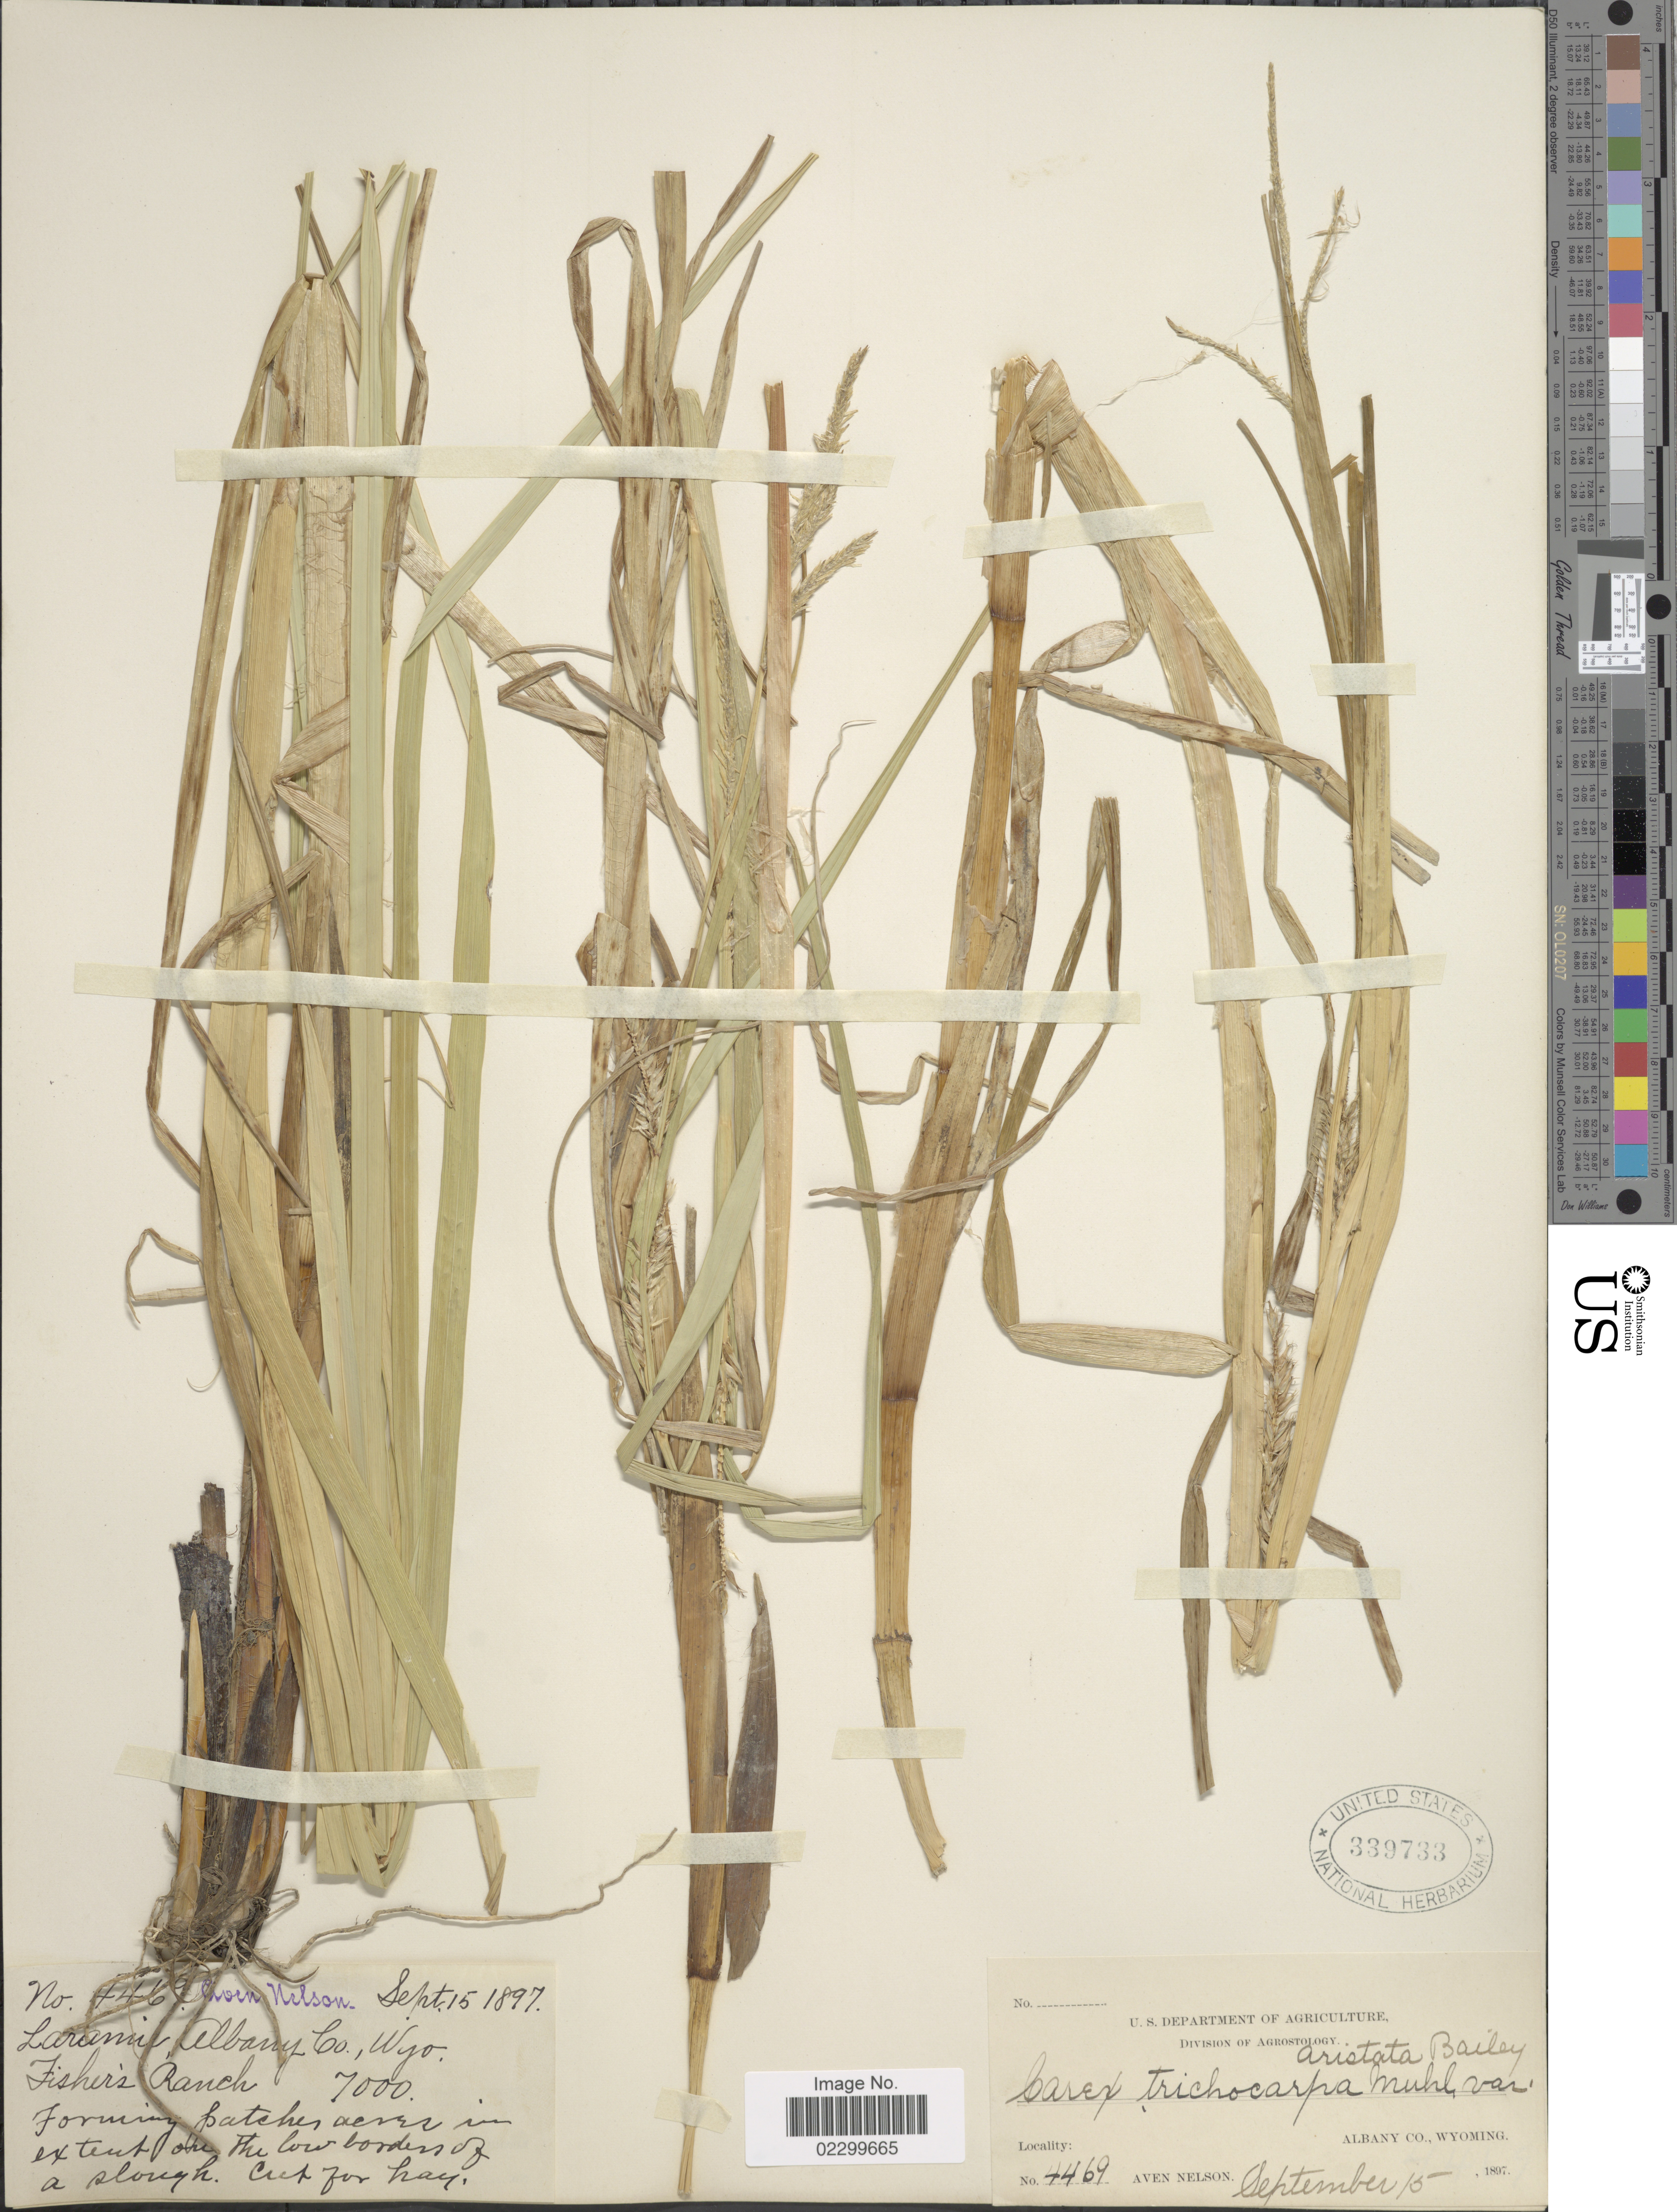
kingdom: Plantae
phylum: Tracheophyta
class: Liliopsida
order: Poales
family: Cyperaceae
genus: Carex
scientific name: Carex atherodes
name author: Spreng.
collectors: A. Nelson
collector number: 4469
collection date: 1897-09-15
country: United States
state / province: Wyoming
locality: Albany Co., Laramie, Fisher's Ranch, on the low borders of a slough.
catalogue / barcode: US 339733